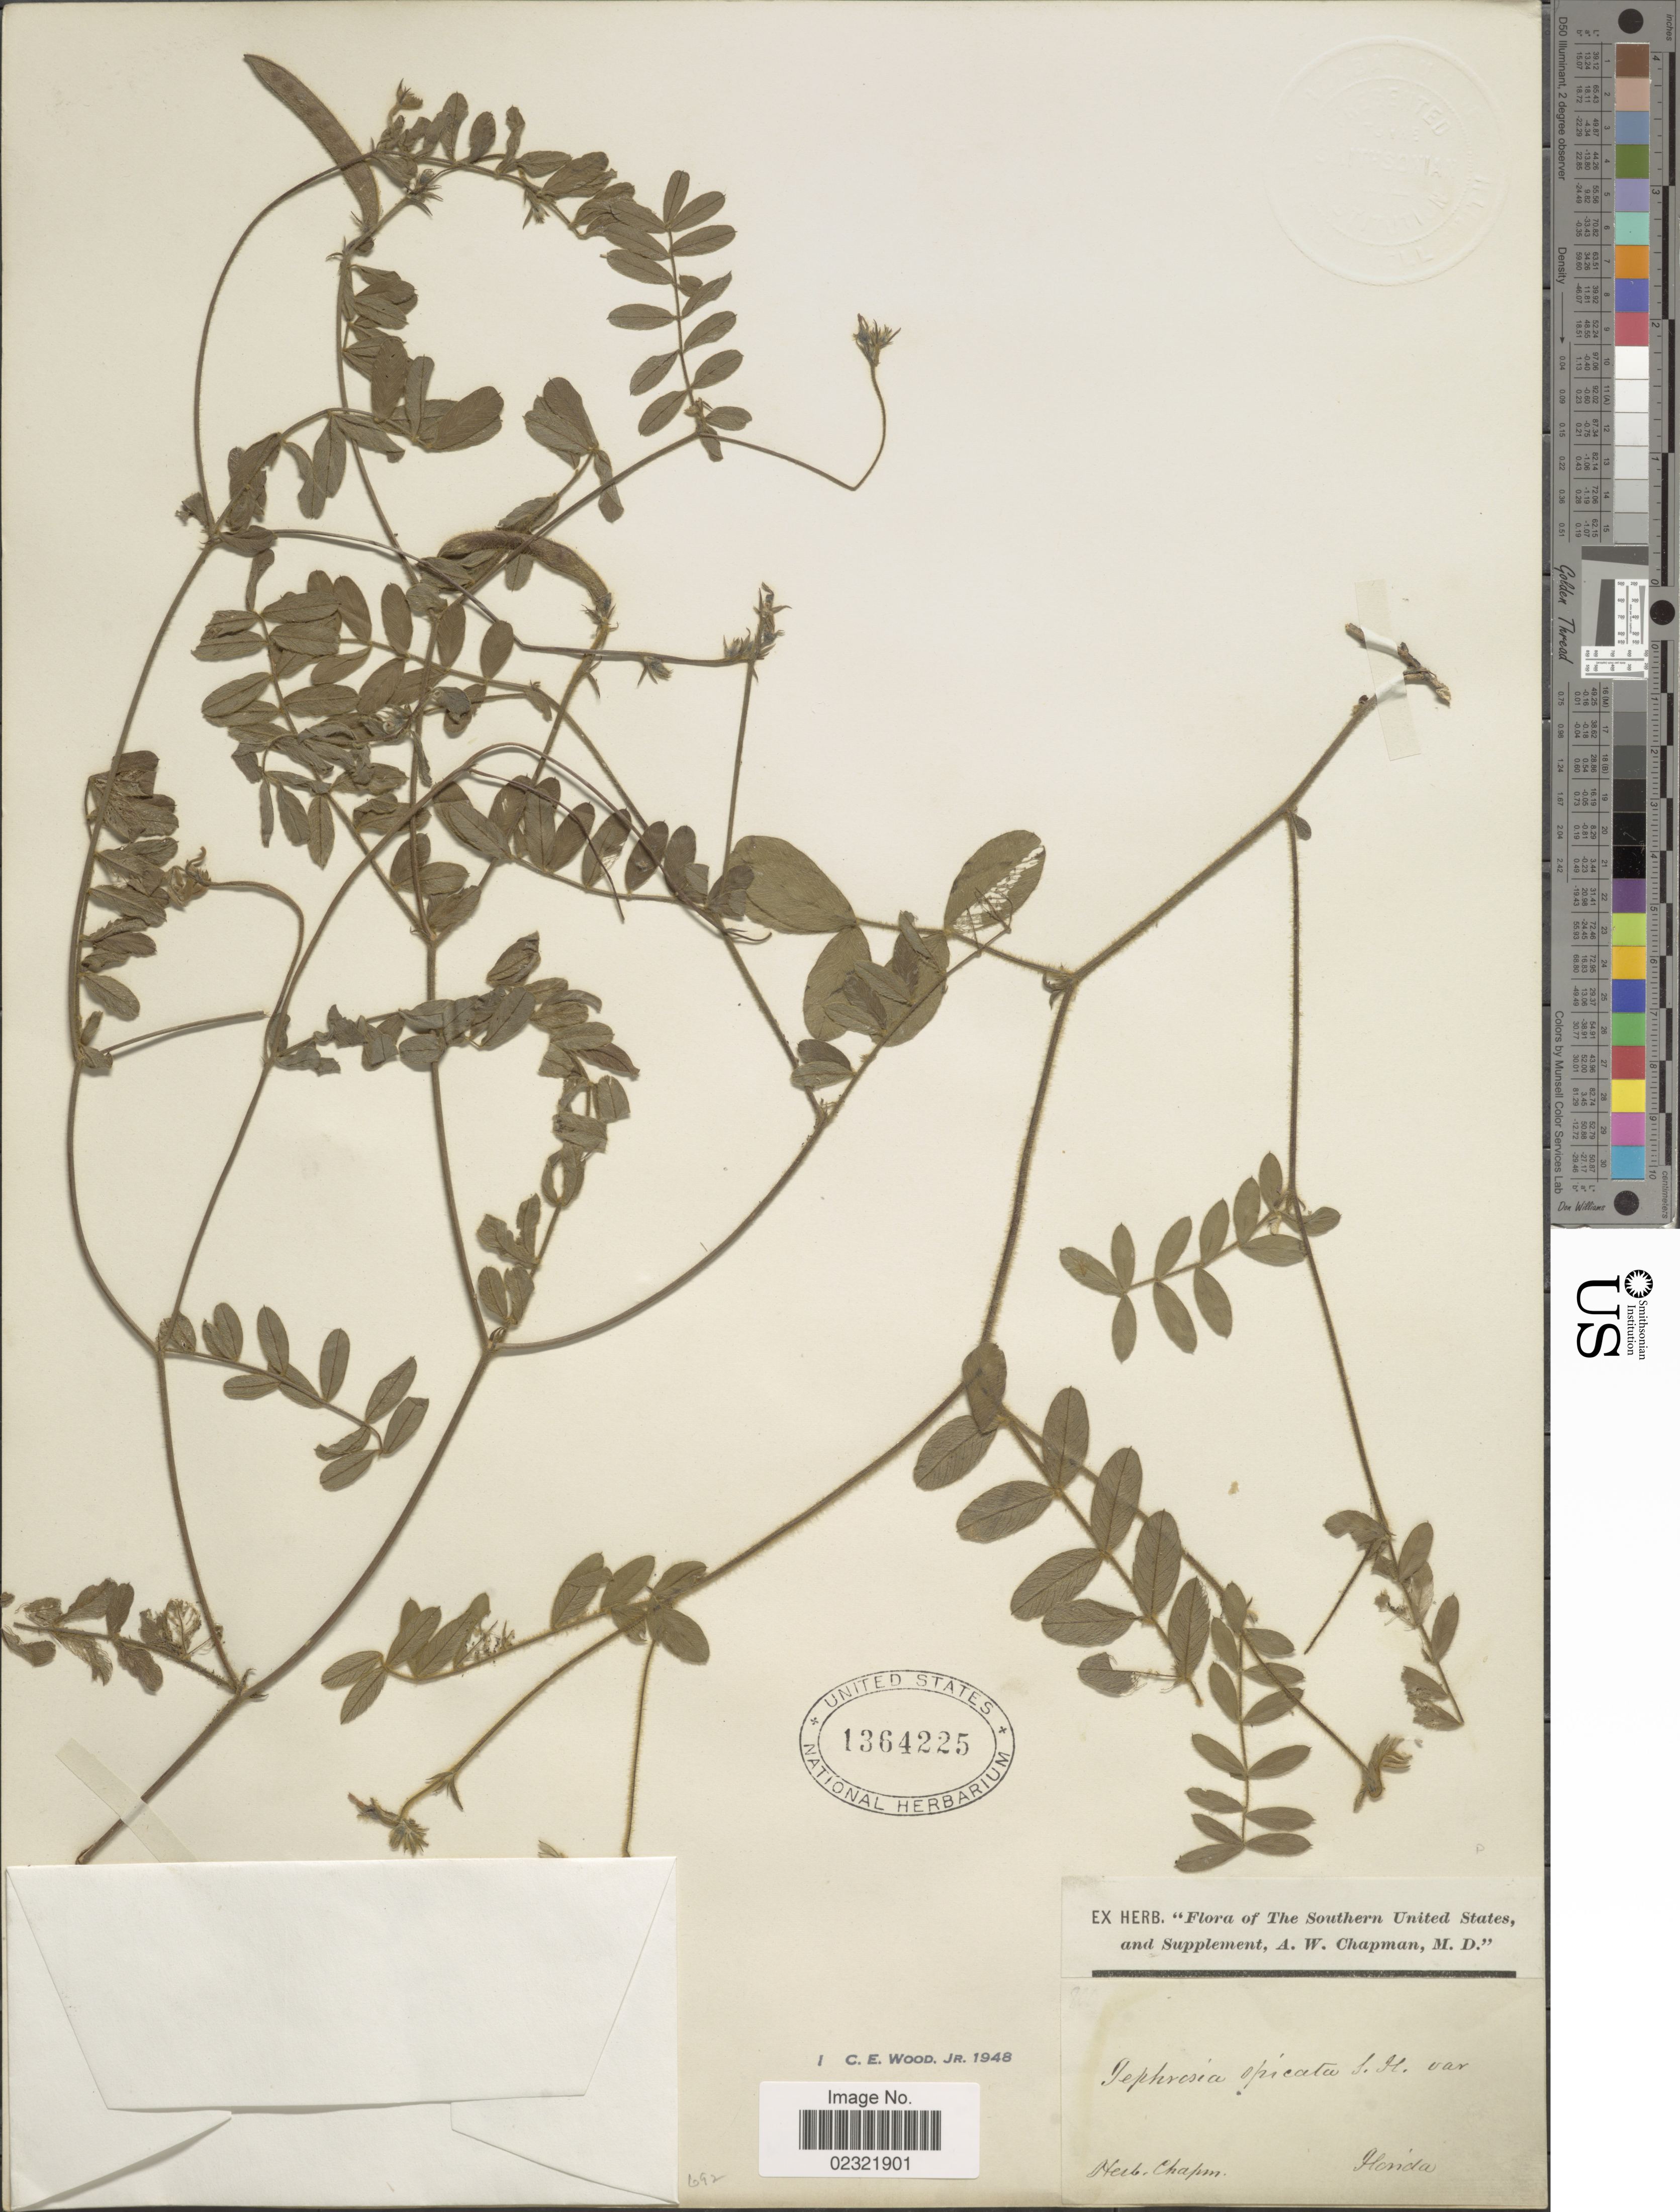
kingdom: Plantae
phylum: Tracheophyta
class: Magnoliopsida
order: Fabales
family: Fabaceae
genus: Tephrosia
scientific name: Tephrosia spicata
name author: (Walter) Torr. & A. Gray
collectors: ex herb. Chapman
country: United States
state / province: Florida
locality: The Southern United States, and Supplement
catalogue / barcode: US 1364225